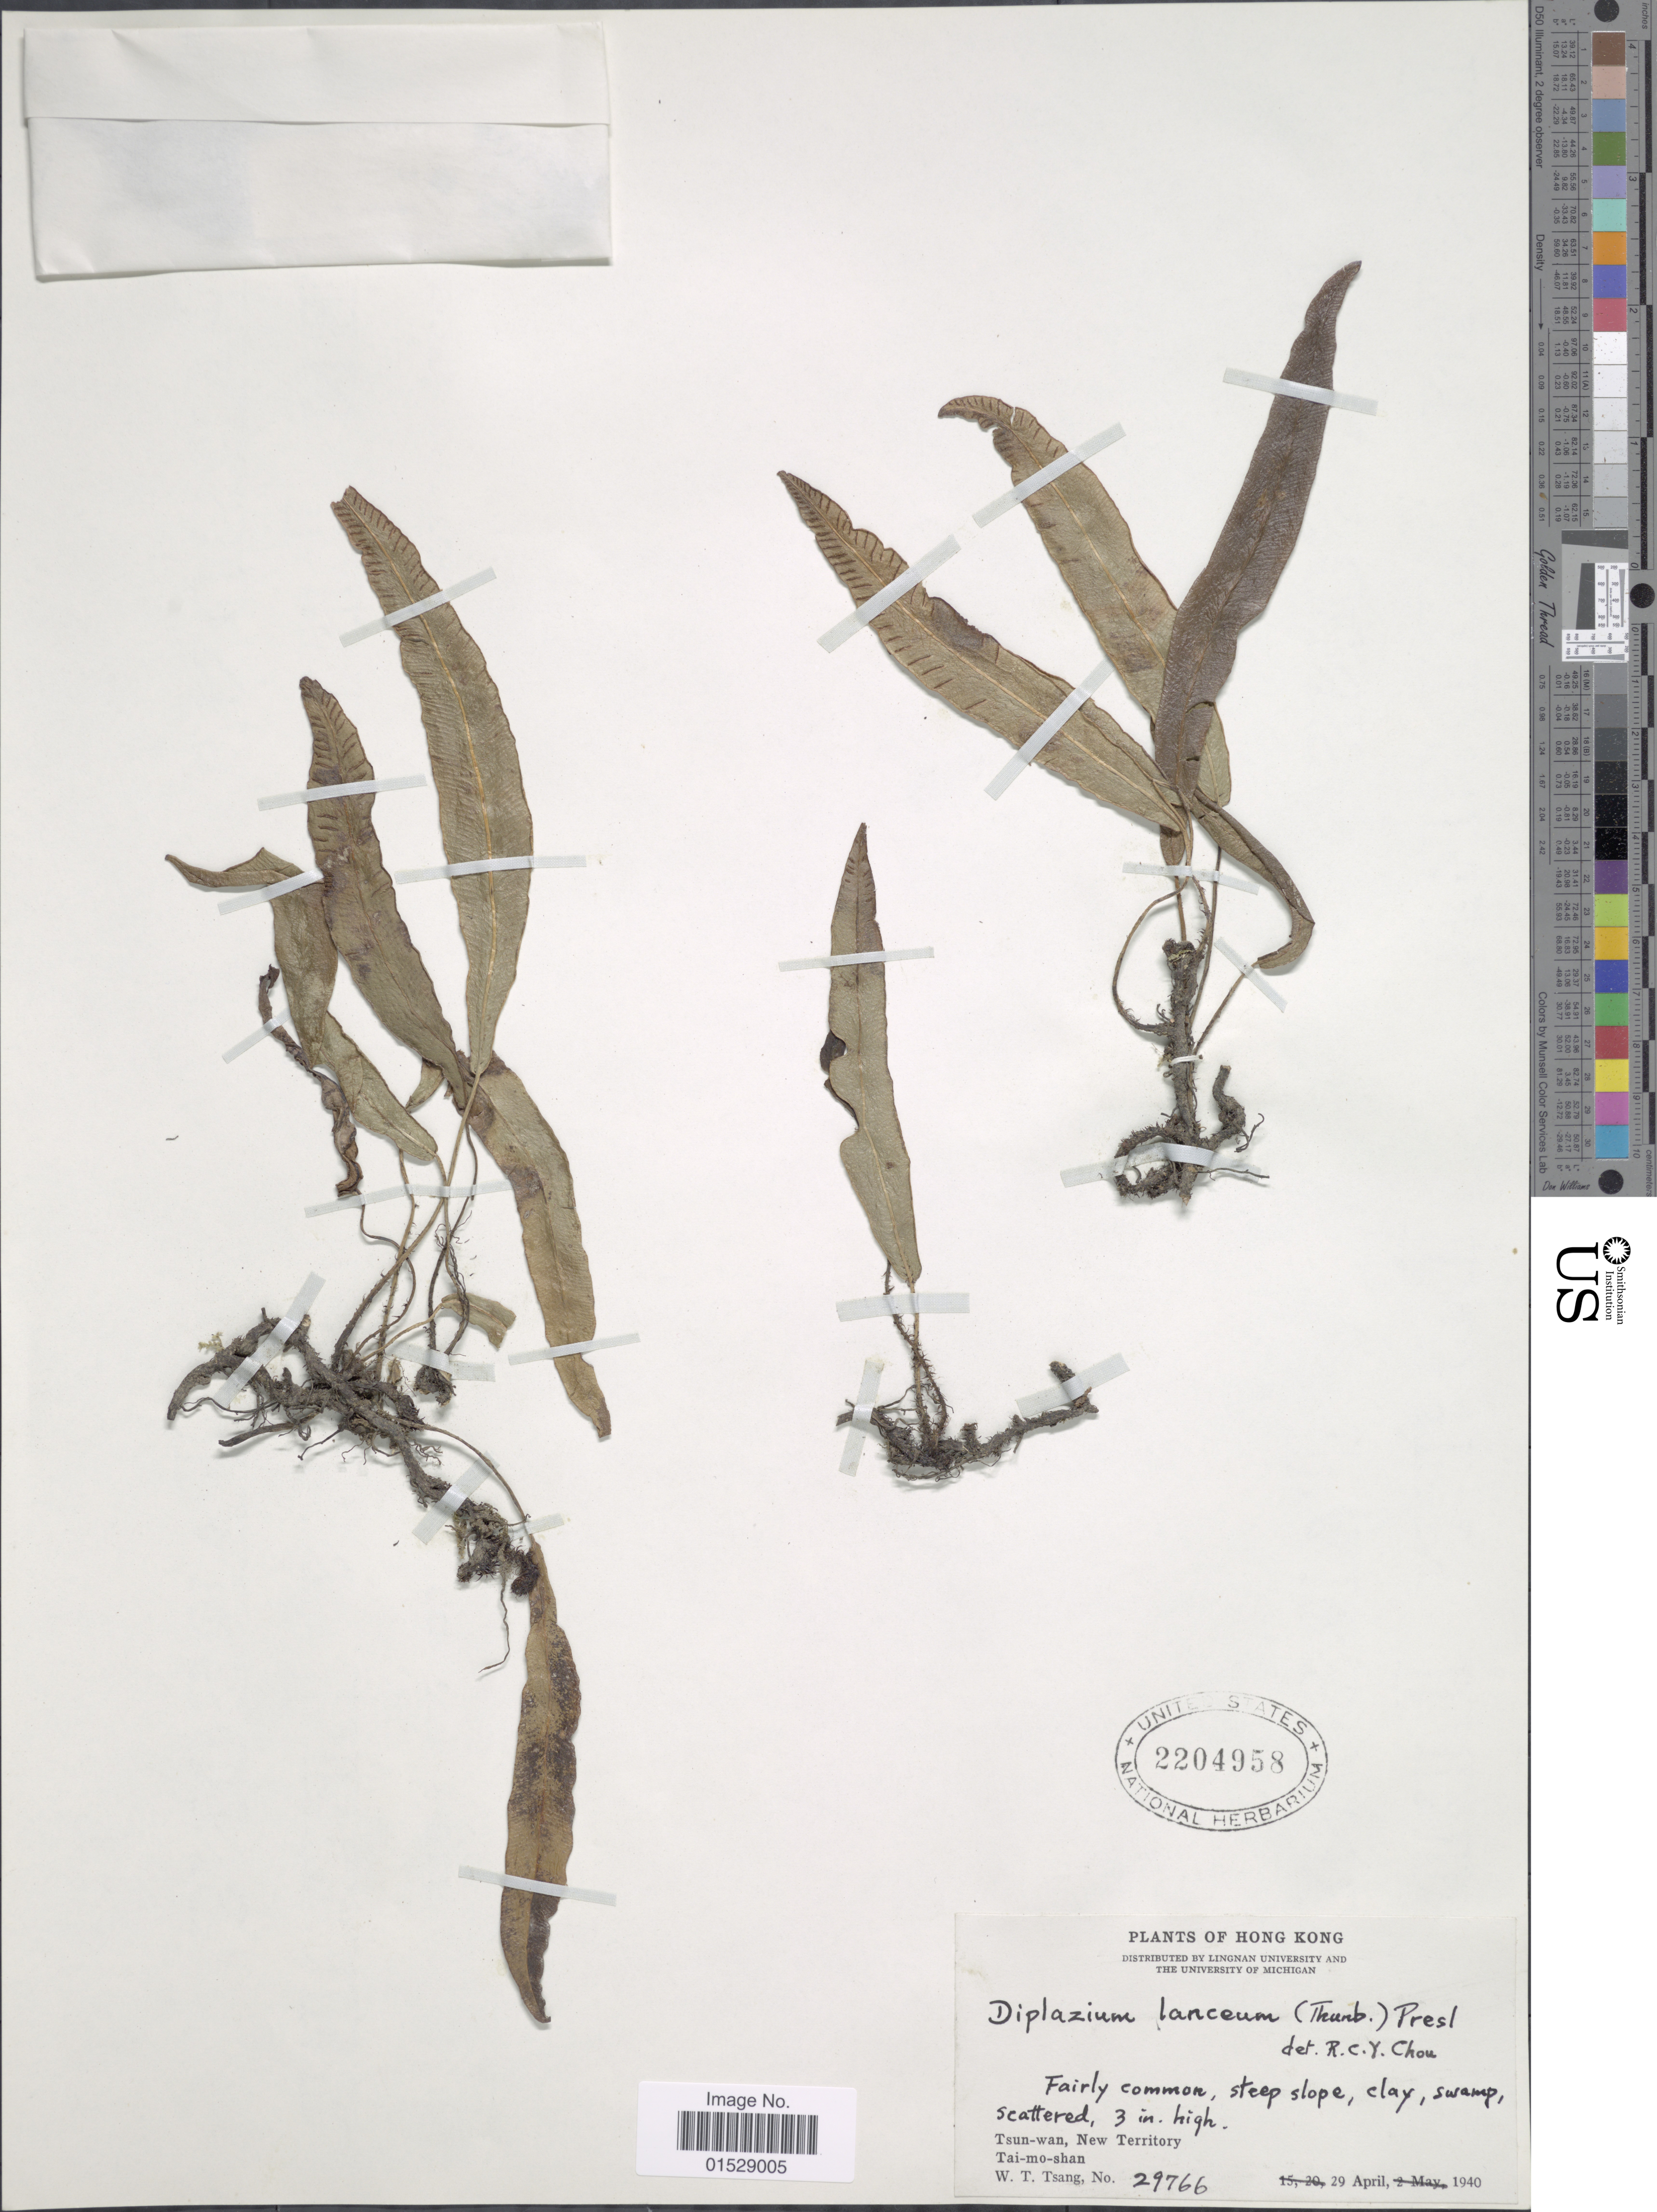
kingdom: Plantae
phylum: Tracheophyta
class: Polypodiopsida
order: Polypodiales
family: Athyriaceae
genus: Deparia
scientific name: Deparia lancea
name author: (Thunb.) Fraser-Jenk.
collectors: W. T. Tsang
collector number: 29766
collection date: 1940-04-29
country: China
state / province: Hong Kong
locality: Tsun-wan, New Territory, Tai-mo-shan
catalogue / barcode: US 2204958